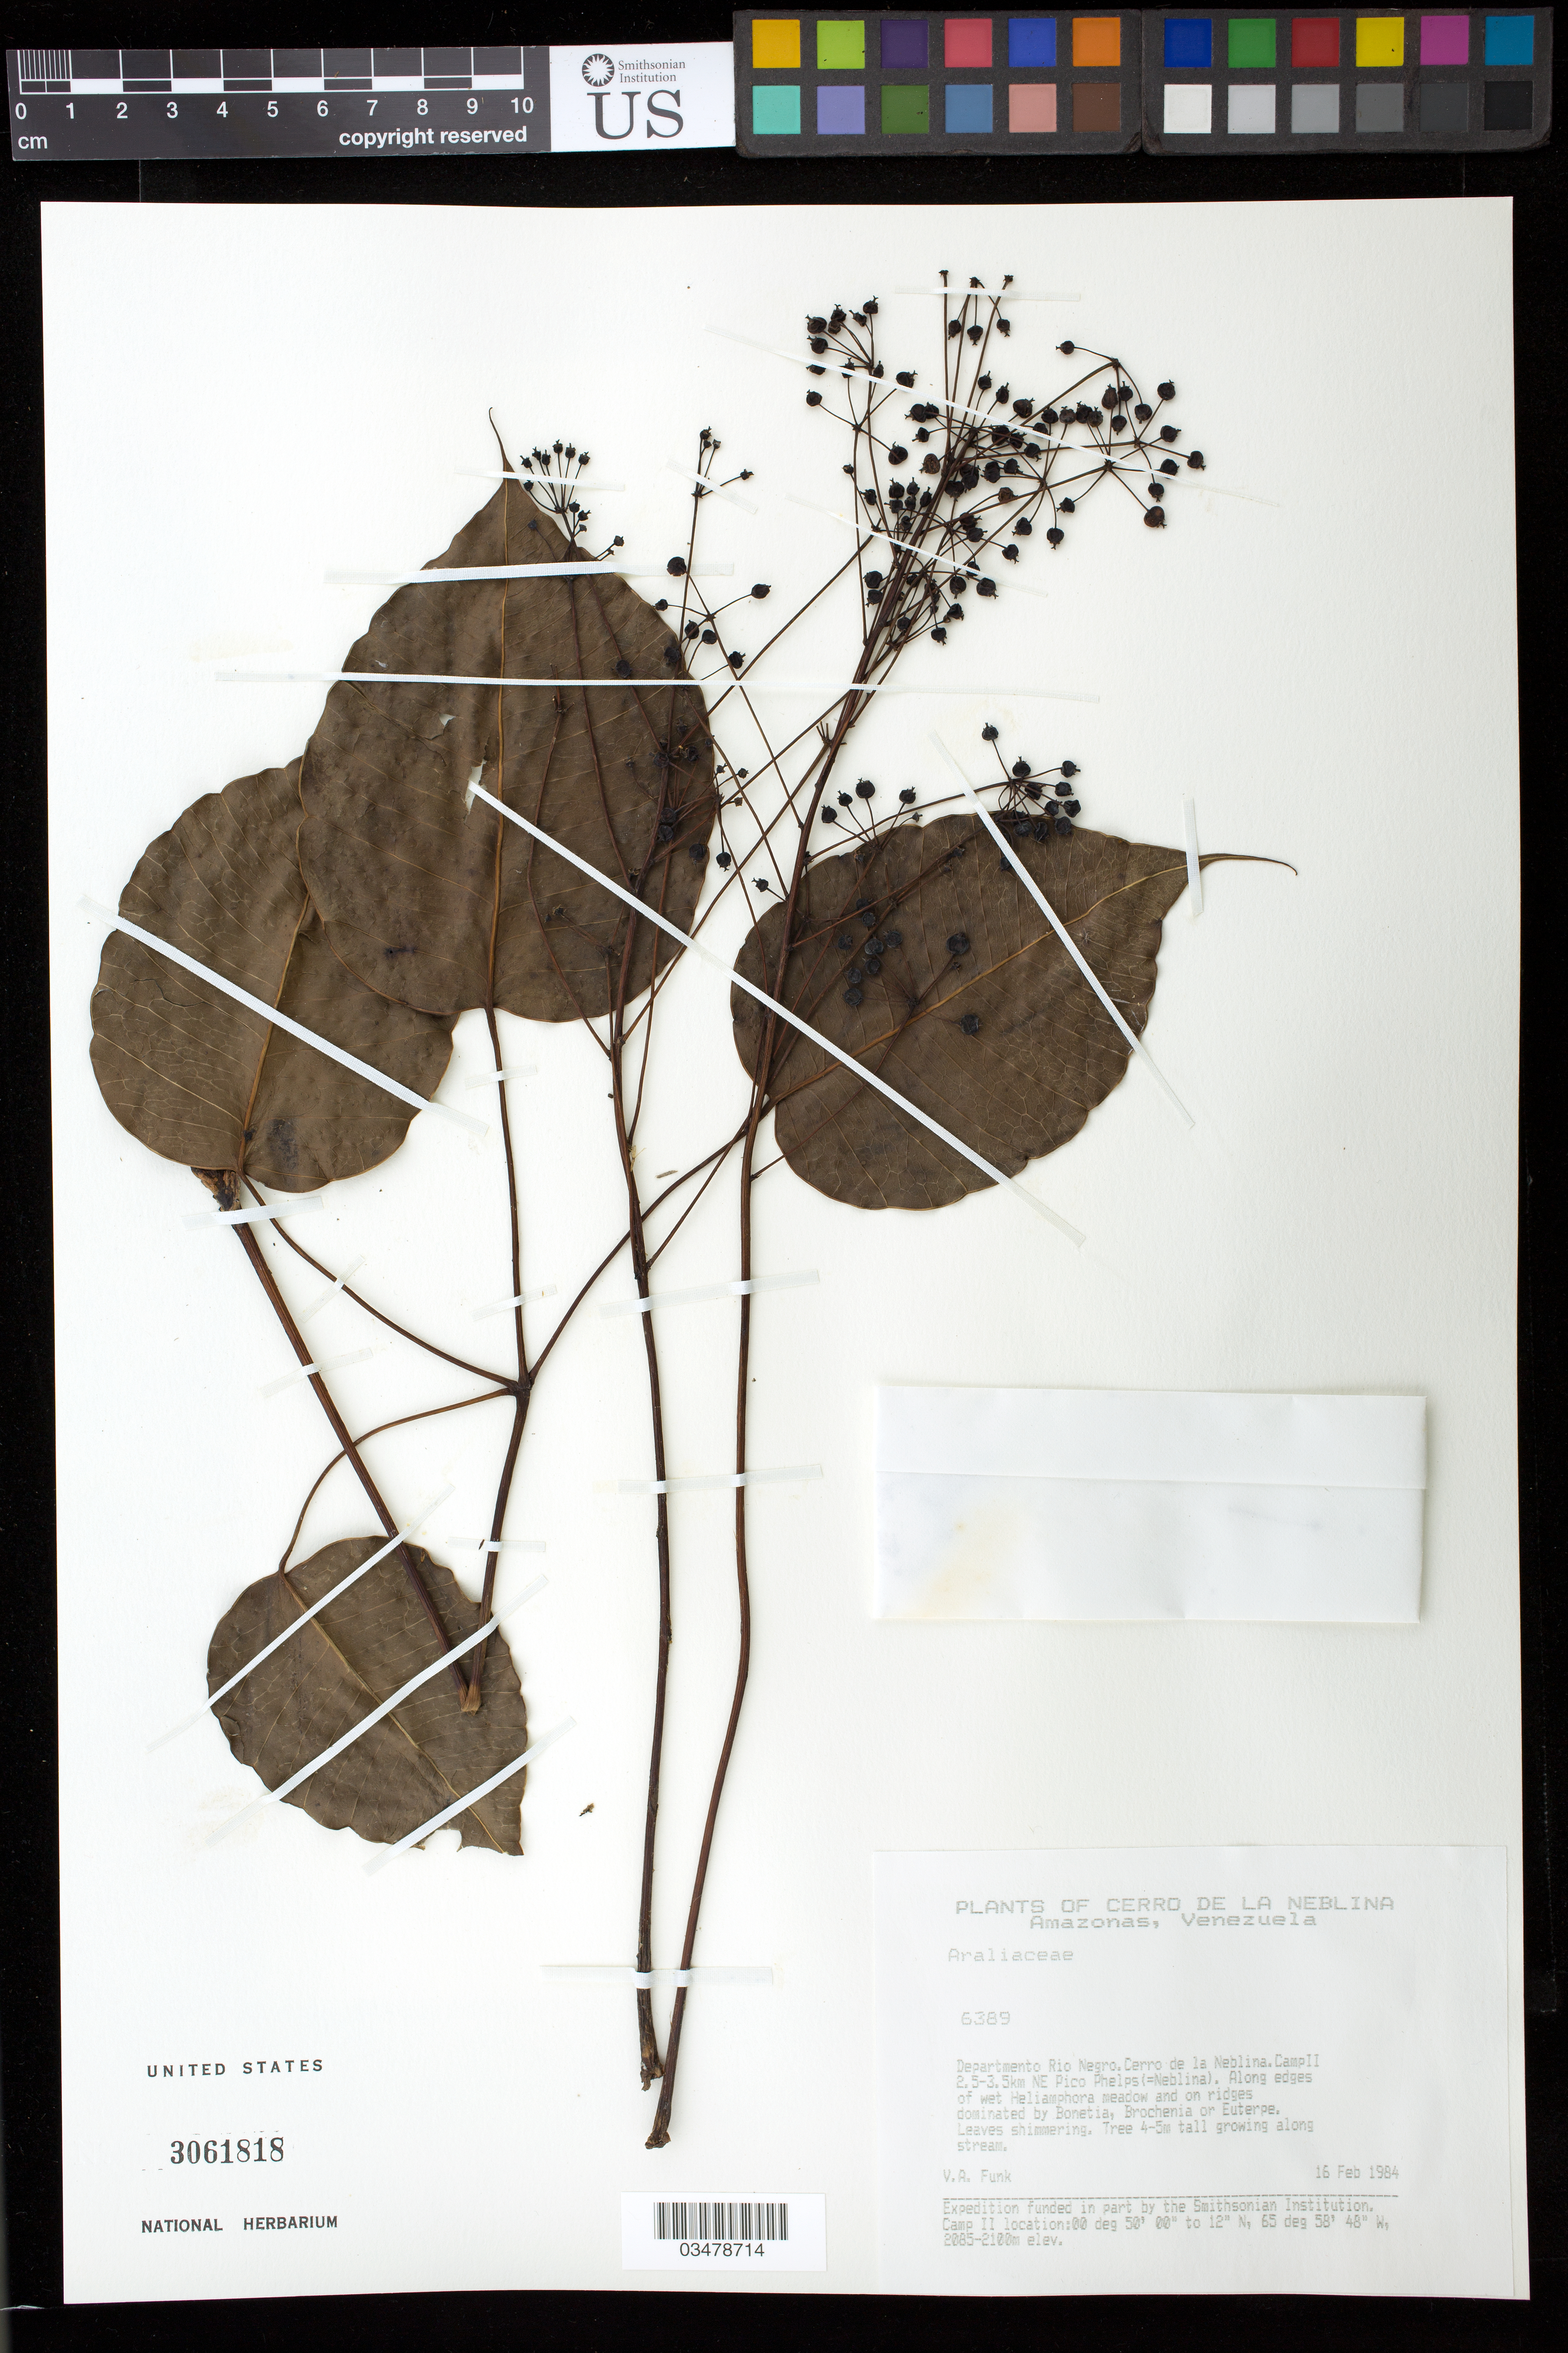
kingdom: Plantae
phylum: Tracheophyta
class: Magnoliopsida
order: Apiales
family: Araliaceae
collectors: V. Funk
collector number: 6389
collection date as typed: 16-Feb-84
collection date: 1984-02-16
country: Venezuela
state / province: Amazonas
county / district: Río Negro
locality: Cerro de la Neblina, Camp II 2.5-3.5 km NE Pico Phelps (=Neblina)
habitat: Along edges of wet Heliamphora meadow and on ridges dominated by Bonnetia, Brocchinia, or Euterpe.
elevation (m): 2085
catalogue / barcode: US 3061818